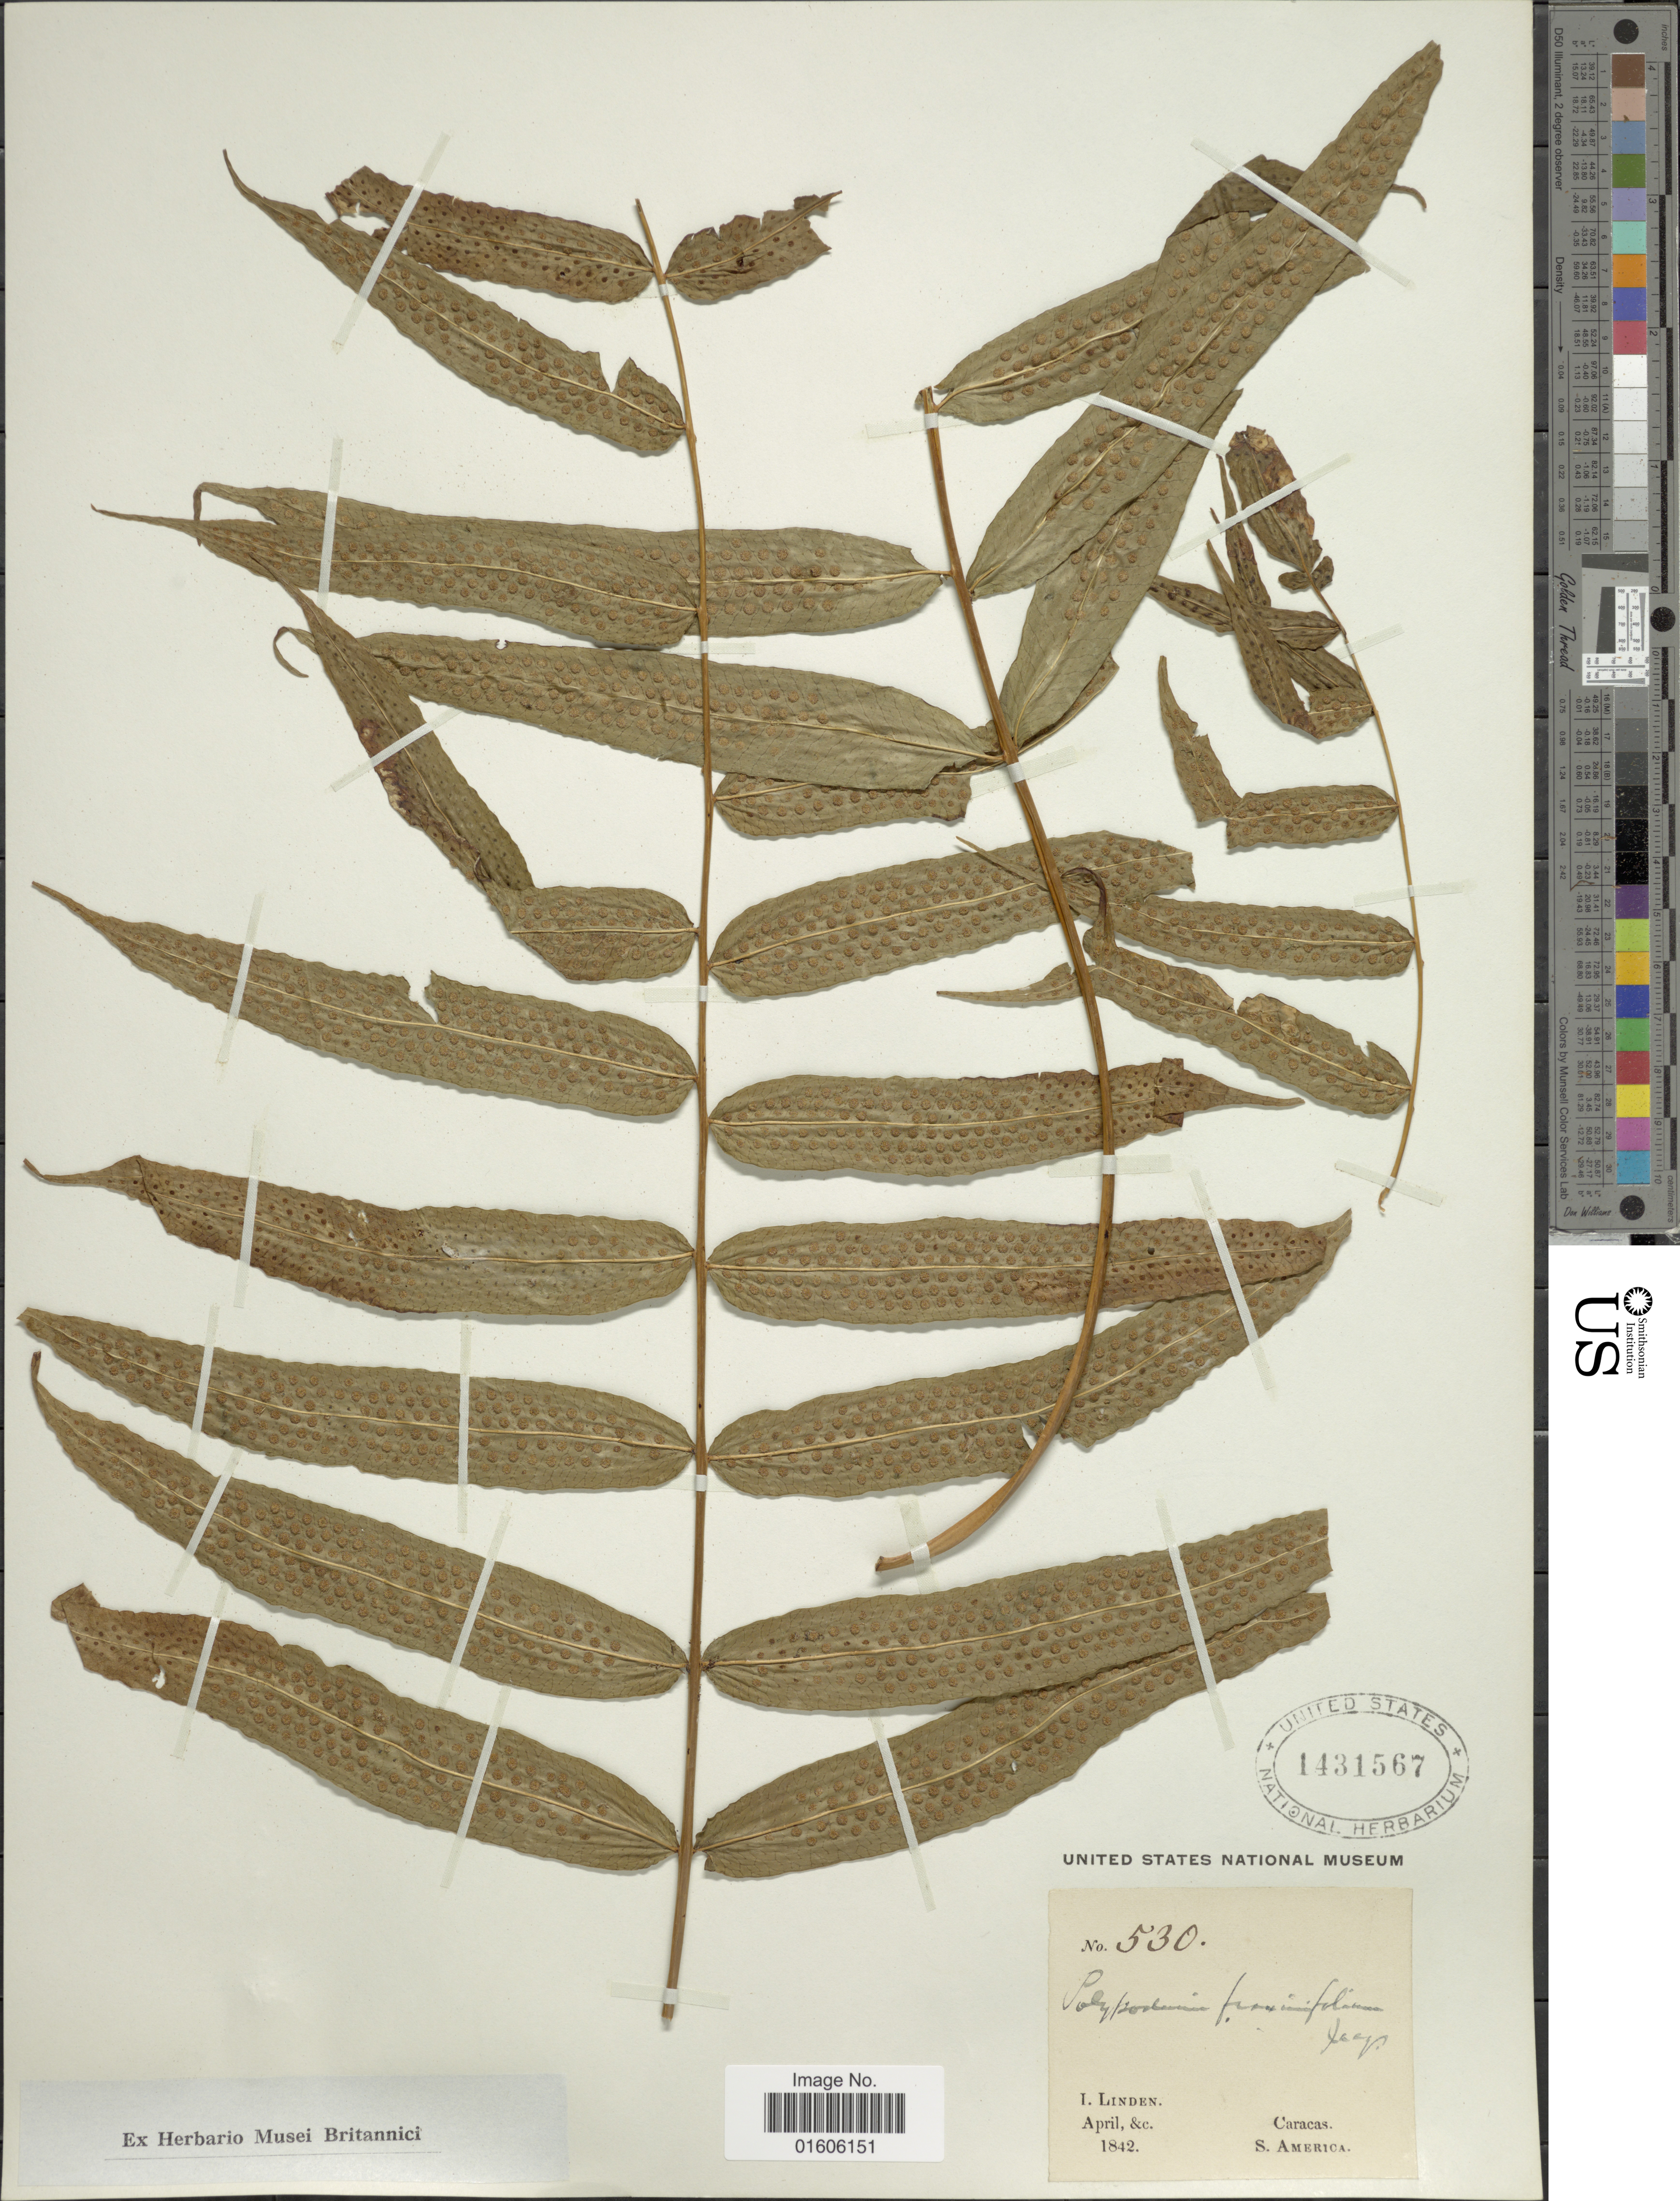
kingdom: Plantae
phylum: Tracheophyta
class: Polypodiopsida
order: Polypodiales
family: Polypodiaceae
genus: Serpocaulon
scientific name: Serpocaulon fraxinifolium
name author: (Jacq.) A.R. Sm.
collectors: I. Linden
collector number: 530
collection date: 1842-04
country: Venezuela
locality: Caracas.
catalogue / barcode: US 1431567